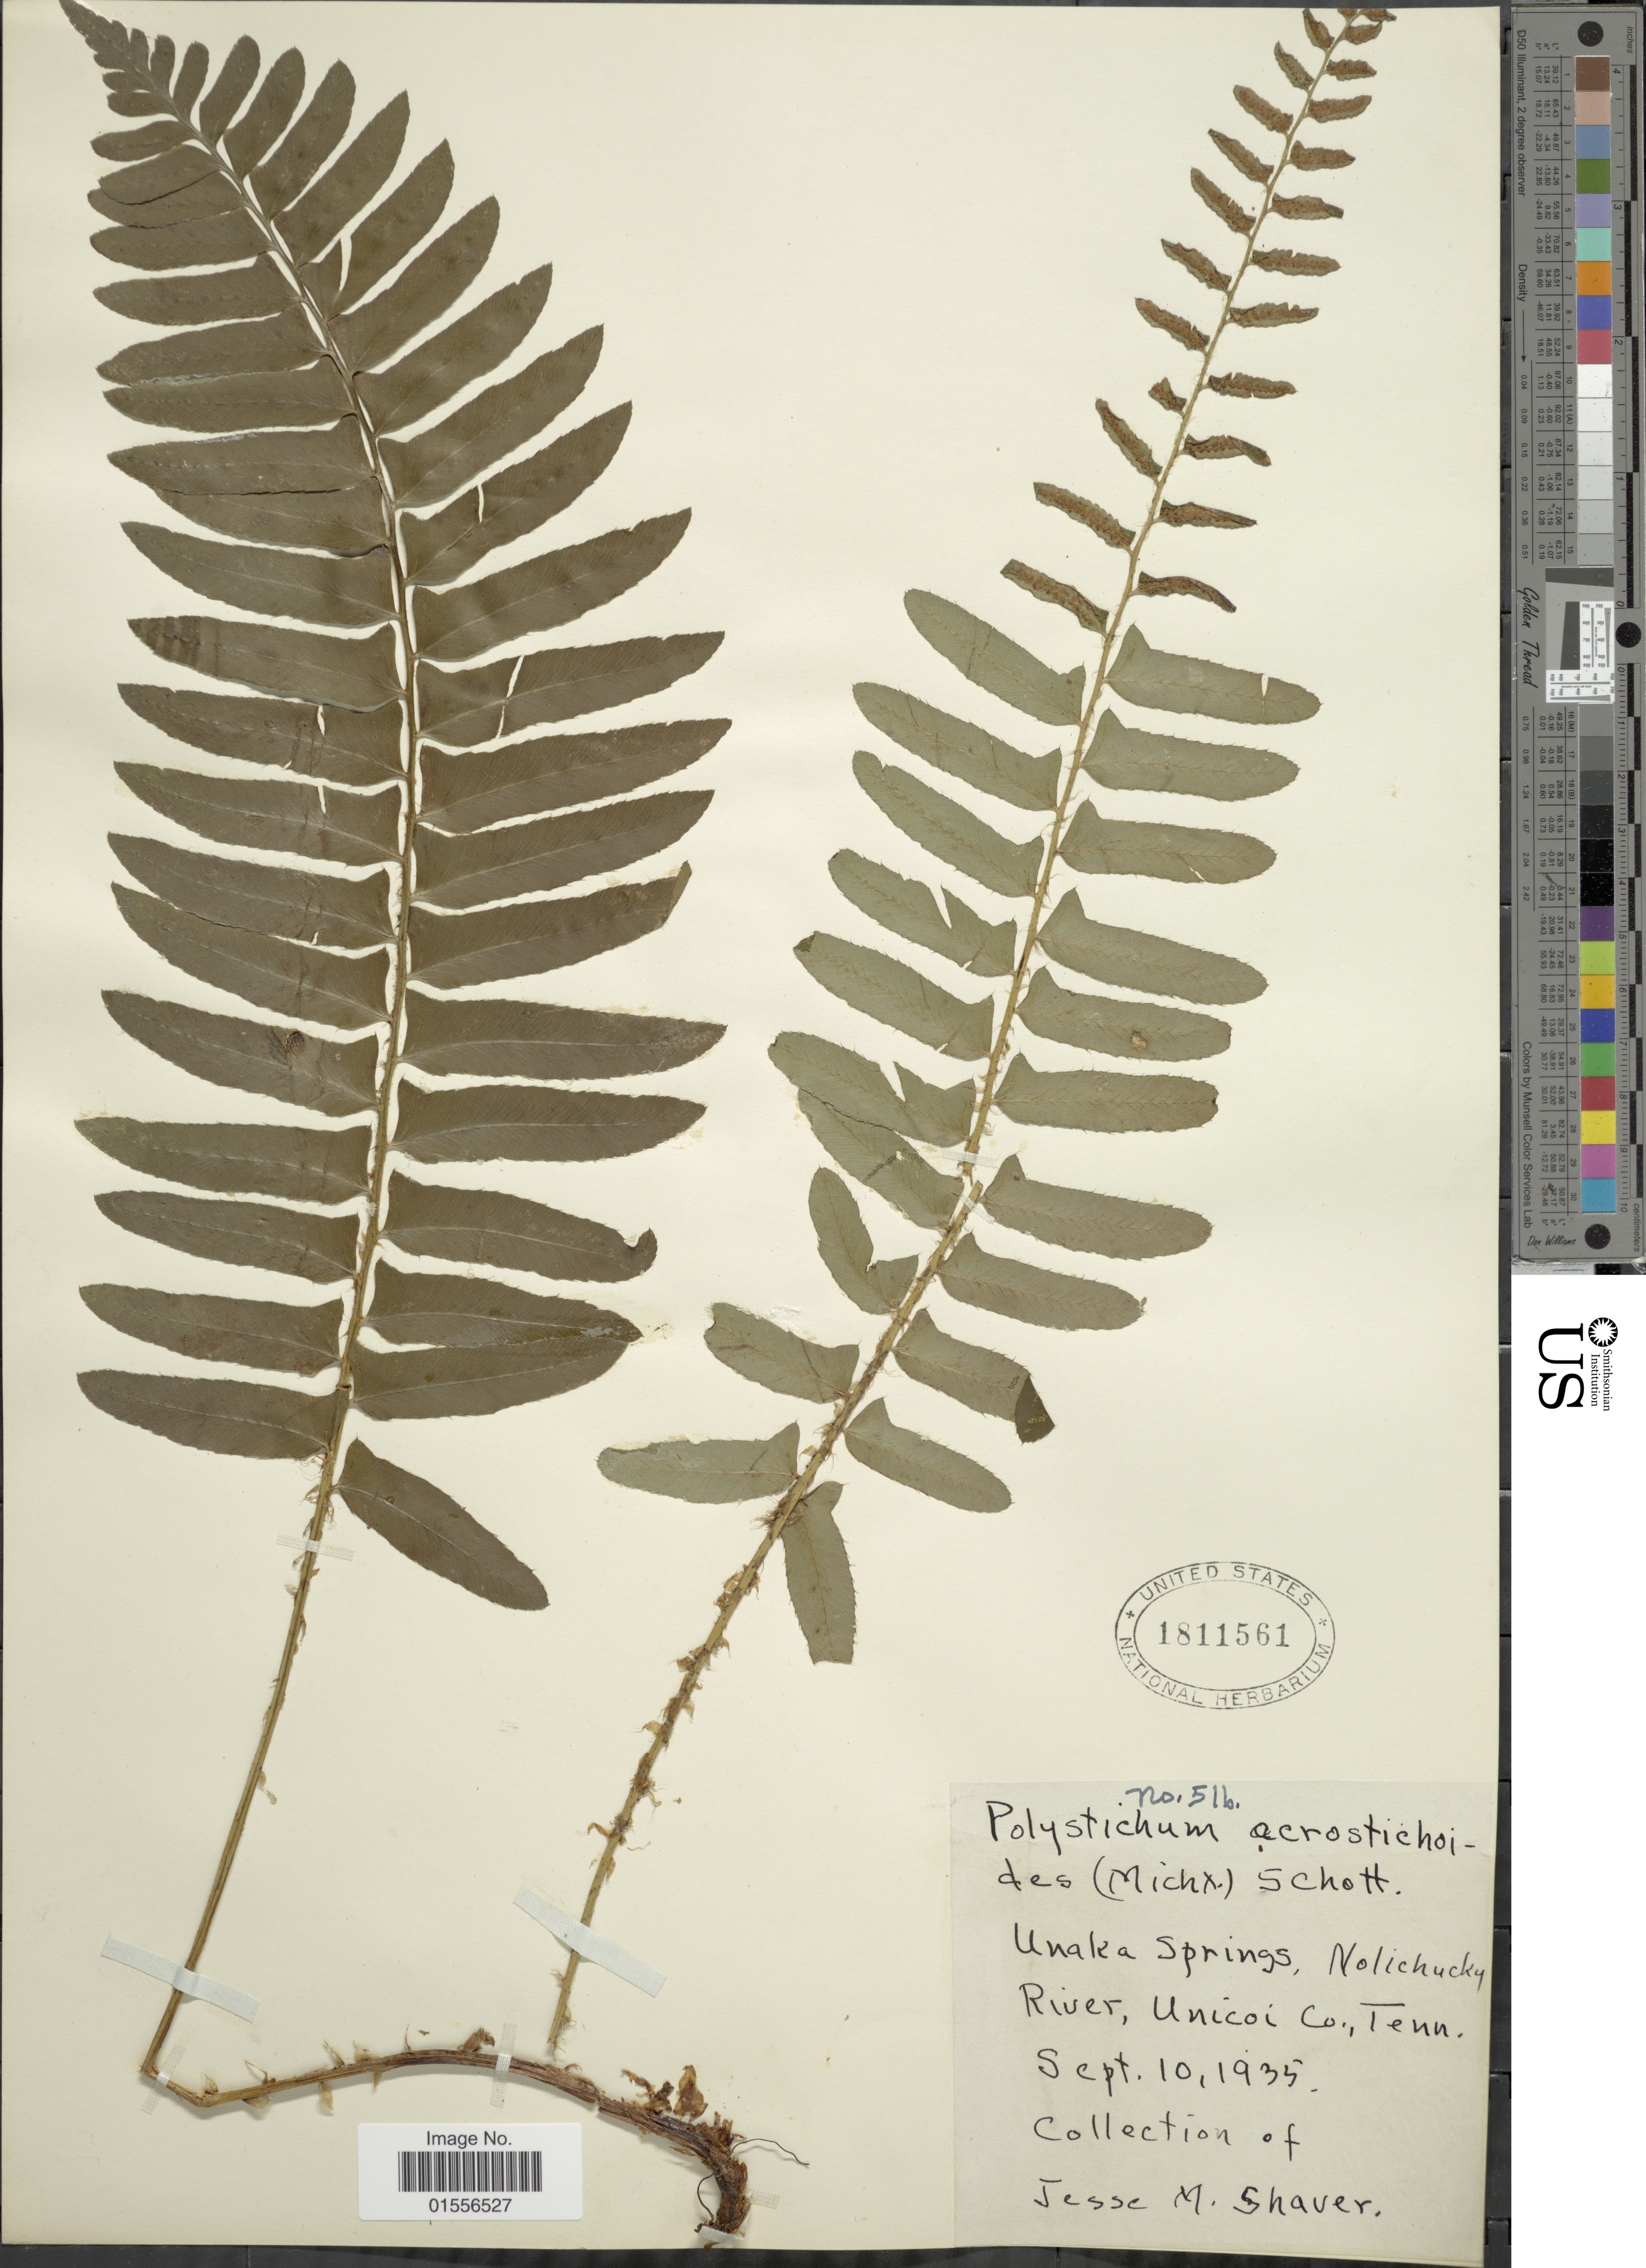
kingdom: Plantae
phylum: Tracheophyta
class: Polypodiopsida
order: Polypodiales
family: Dryopteridaceae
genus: Polystichum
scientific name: Polystichum acrostichoides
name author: (Michx.) Schott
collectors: J. Shaver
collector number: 516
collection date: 1935-09-10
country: United States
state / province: Tennessee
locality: Unaka Springs, Nolichucky River, Unicoi Co.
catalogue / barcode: US 1811561